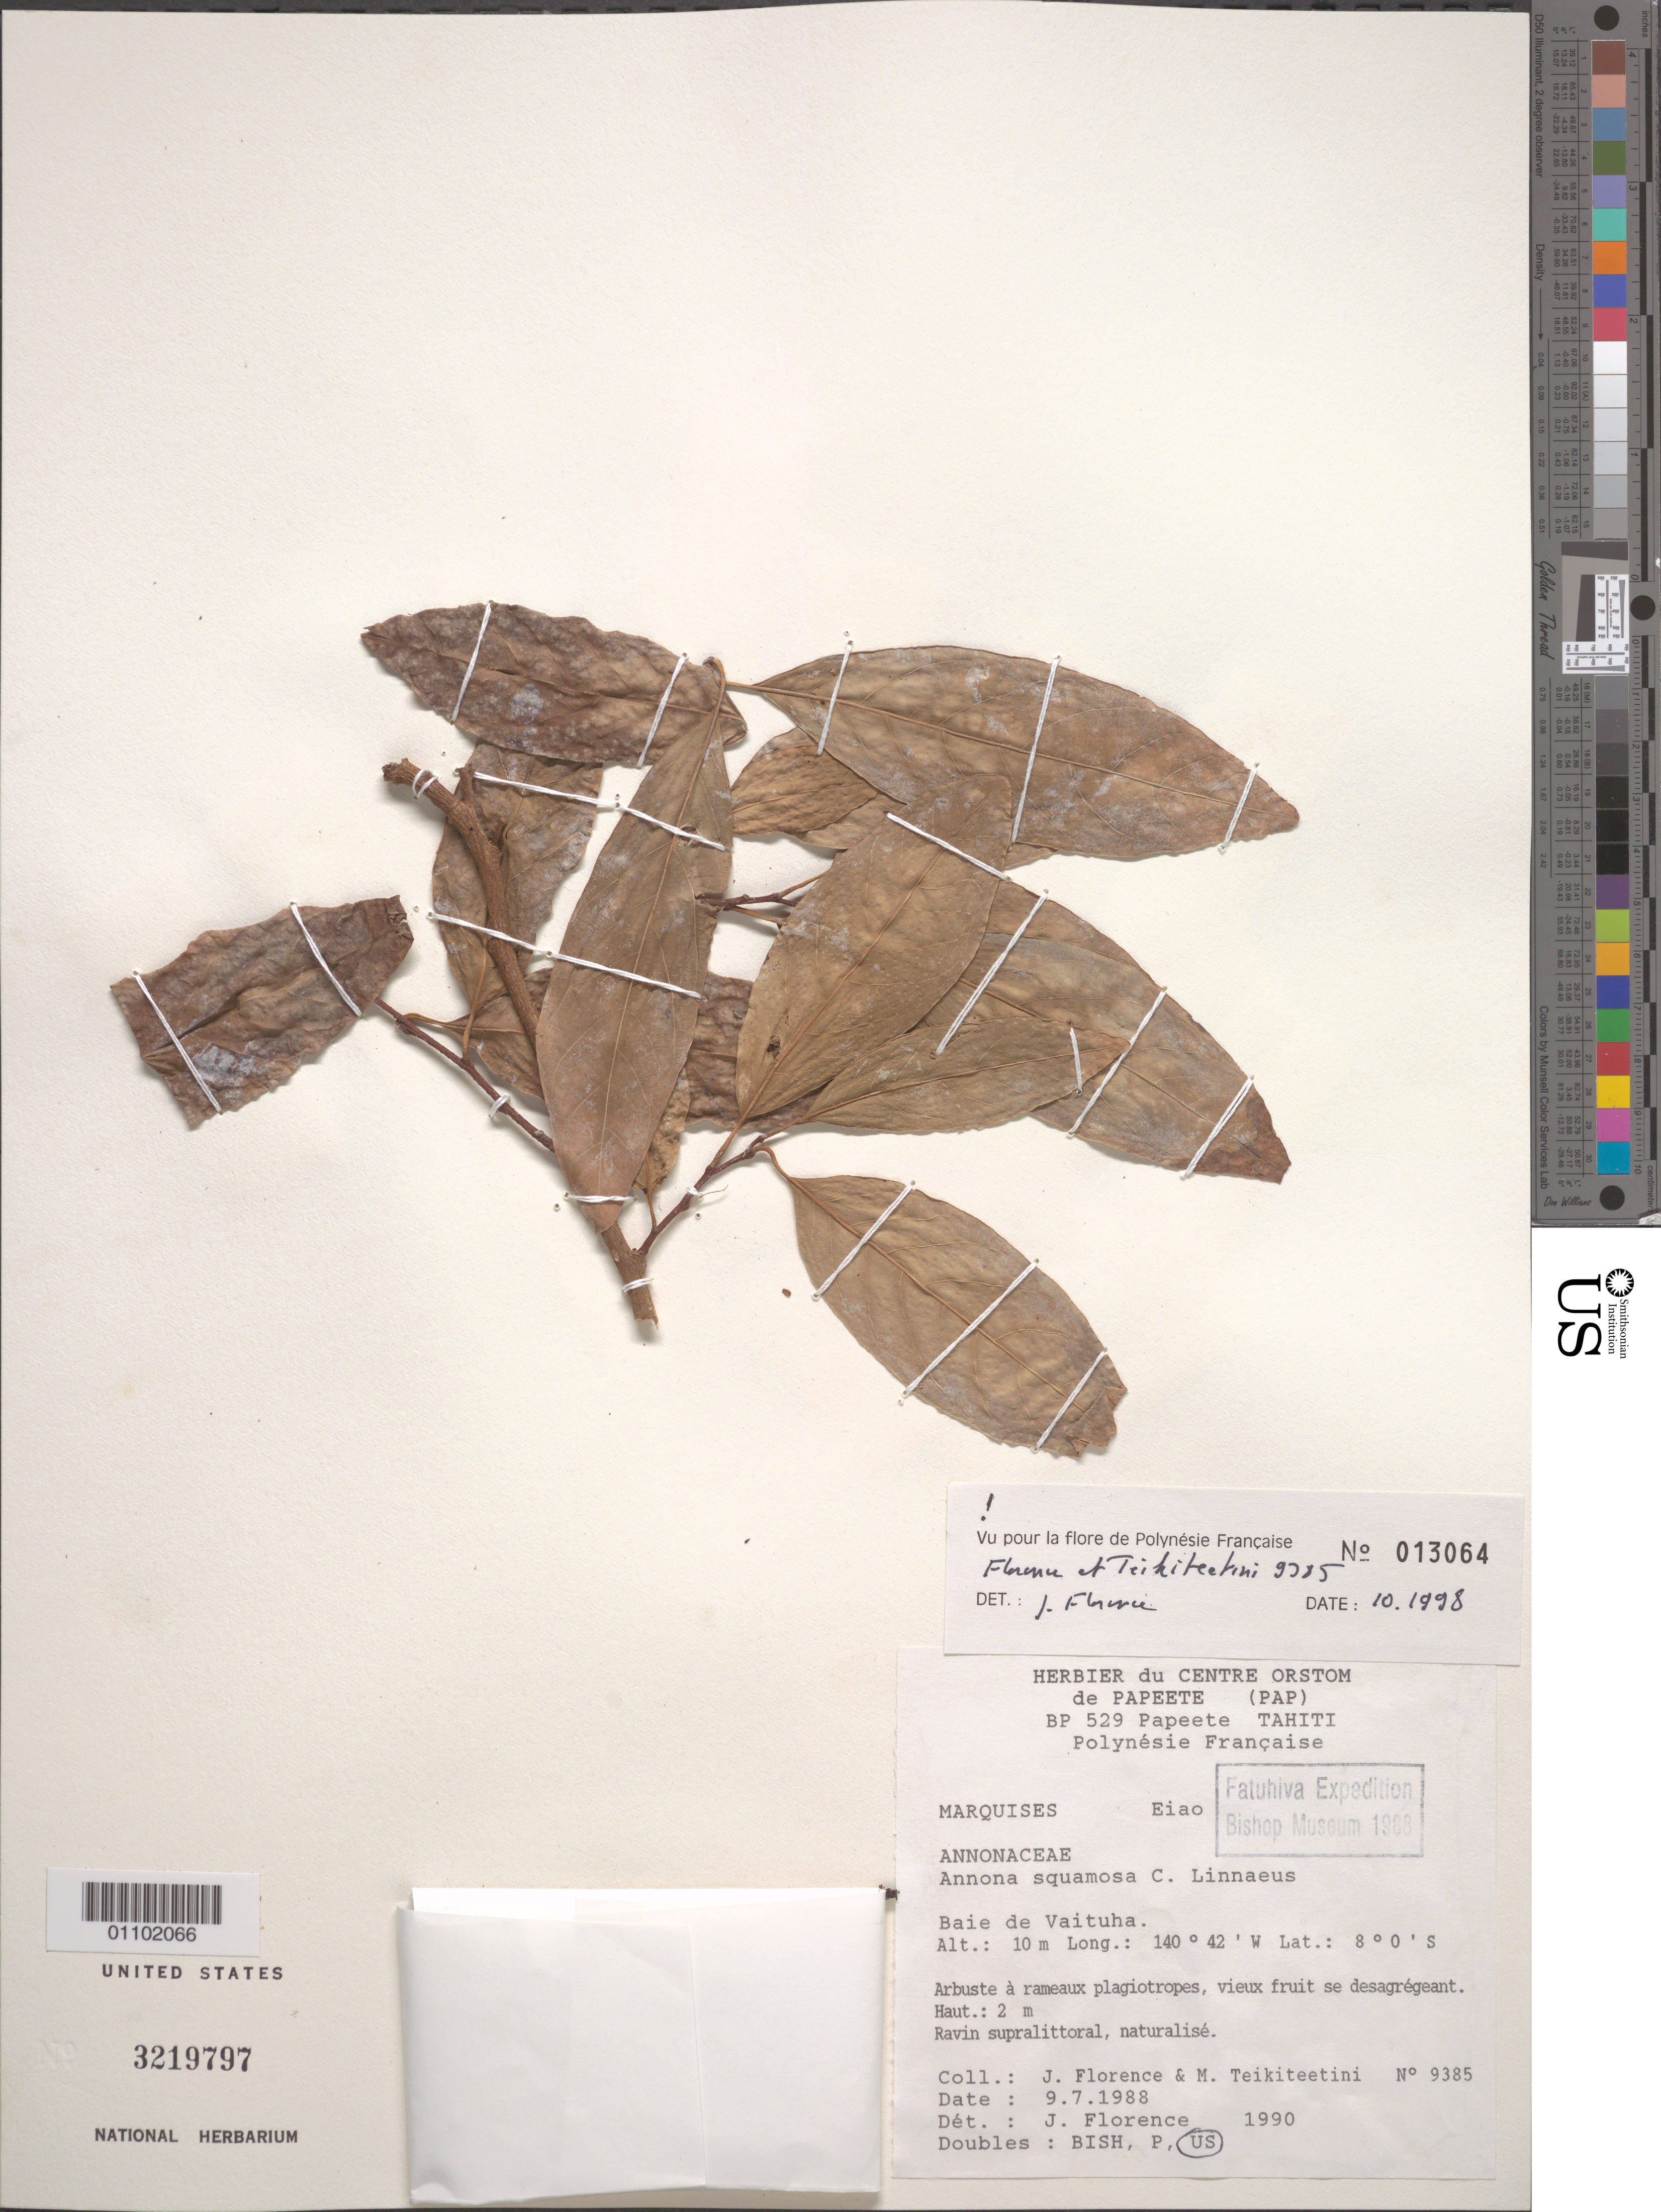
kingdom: Plantae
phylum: Tracheophyta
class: Magnoliopsida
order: Magnoliales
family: Annonaceae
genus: Annona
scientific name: Annona squamosa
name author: L.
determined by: Florence, J.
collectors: J. Florence & M. Teikiteetini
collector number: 9385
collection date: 1988-07-09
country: French Polynesia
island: Eiao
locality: Baie de Vaituha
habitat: Ravin supralittoral, naturalisé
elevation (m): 10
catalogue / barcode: US 3219797